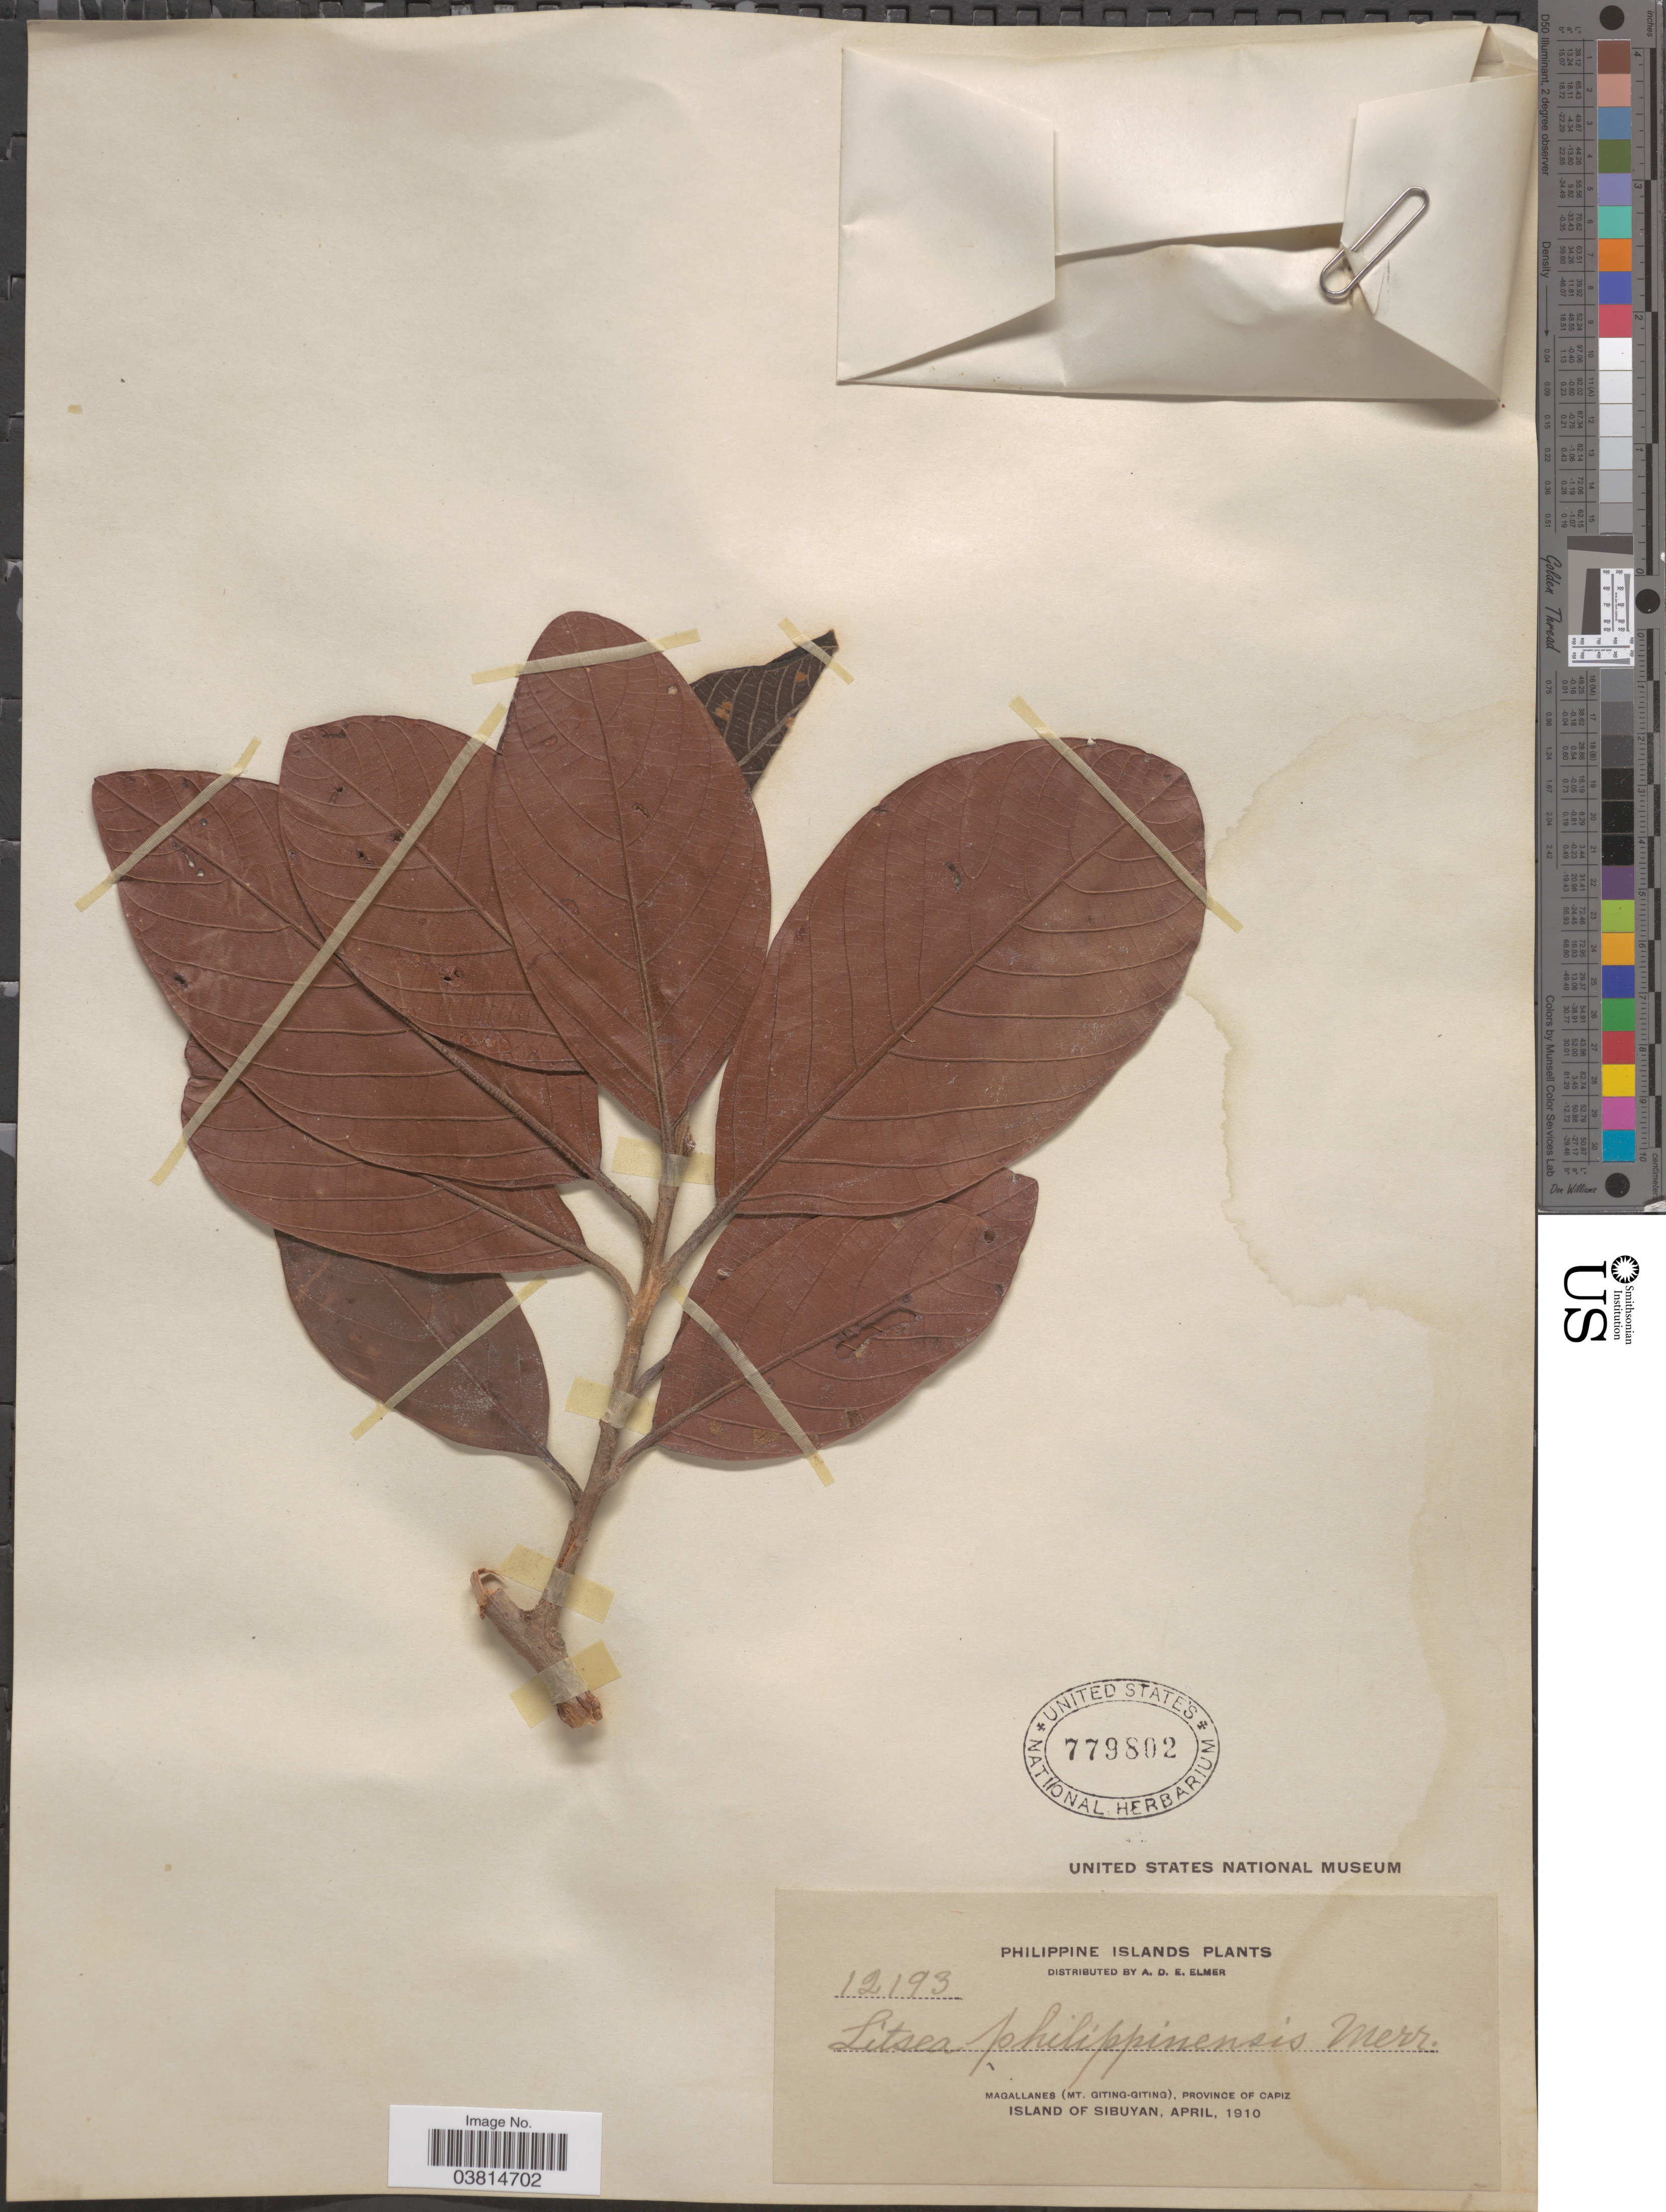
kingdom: Plantae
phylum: Tracheophyta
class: Magnoliopsida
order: Laurales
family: Lauraceae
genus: Litsea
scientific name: Litsea philippinensis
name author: Merr.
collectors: A. D. E. Elmer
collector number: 12193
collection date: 1910-04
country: Philippines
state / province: Western Visayas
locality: Magallanes (Mt. Giting-Giting), Province of Capiz. Island of Sibuyan.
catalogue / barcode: US 779802